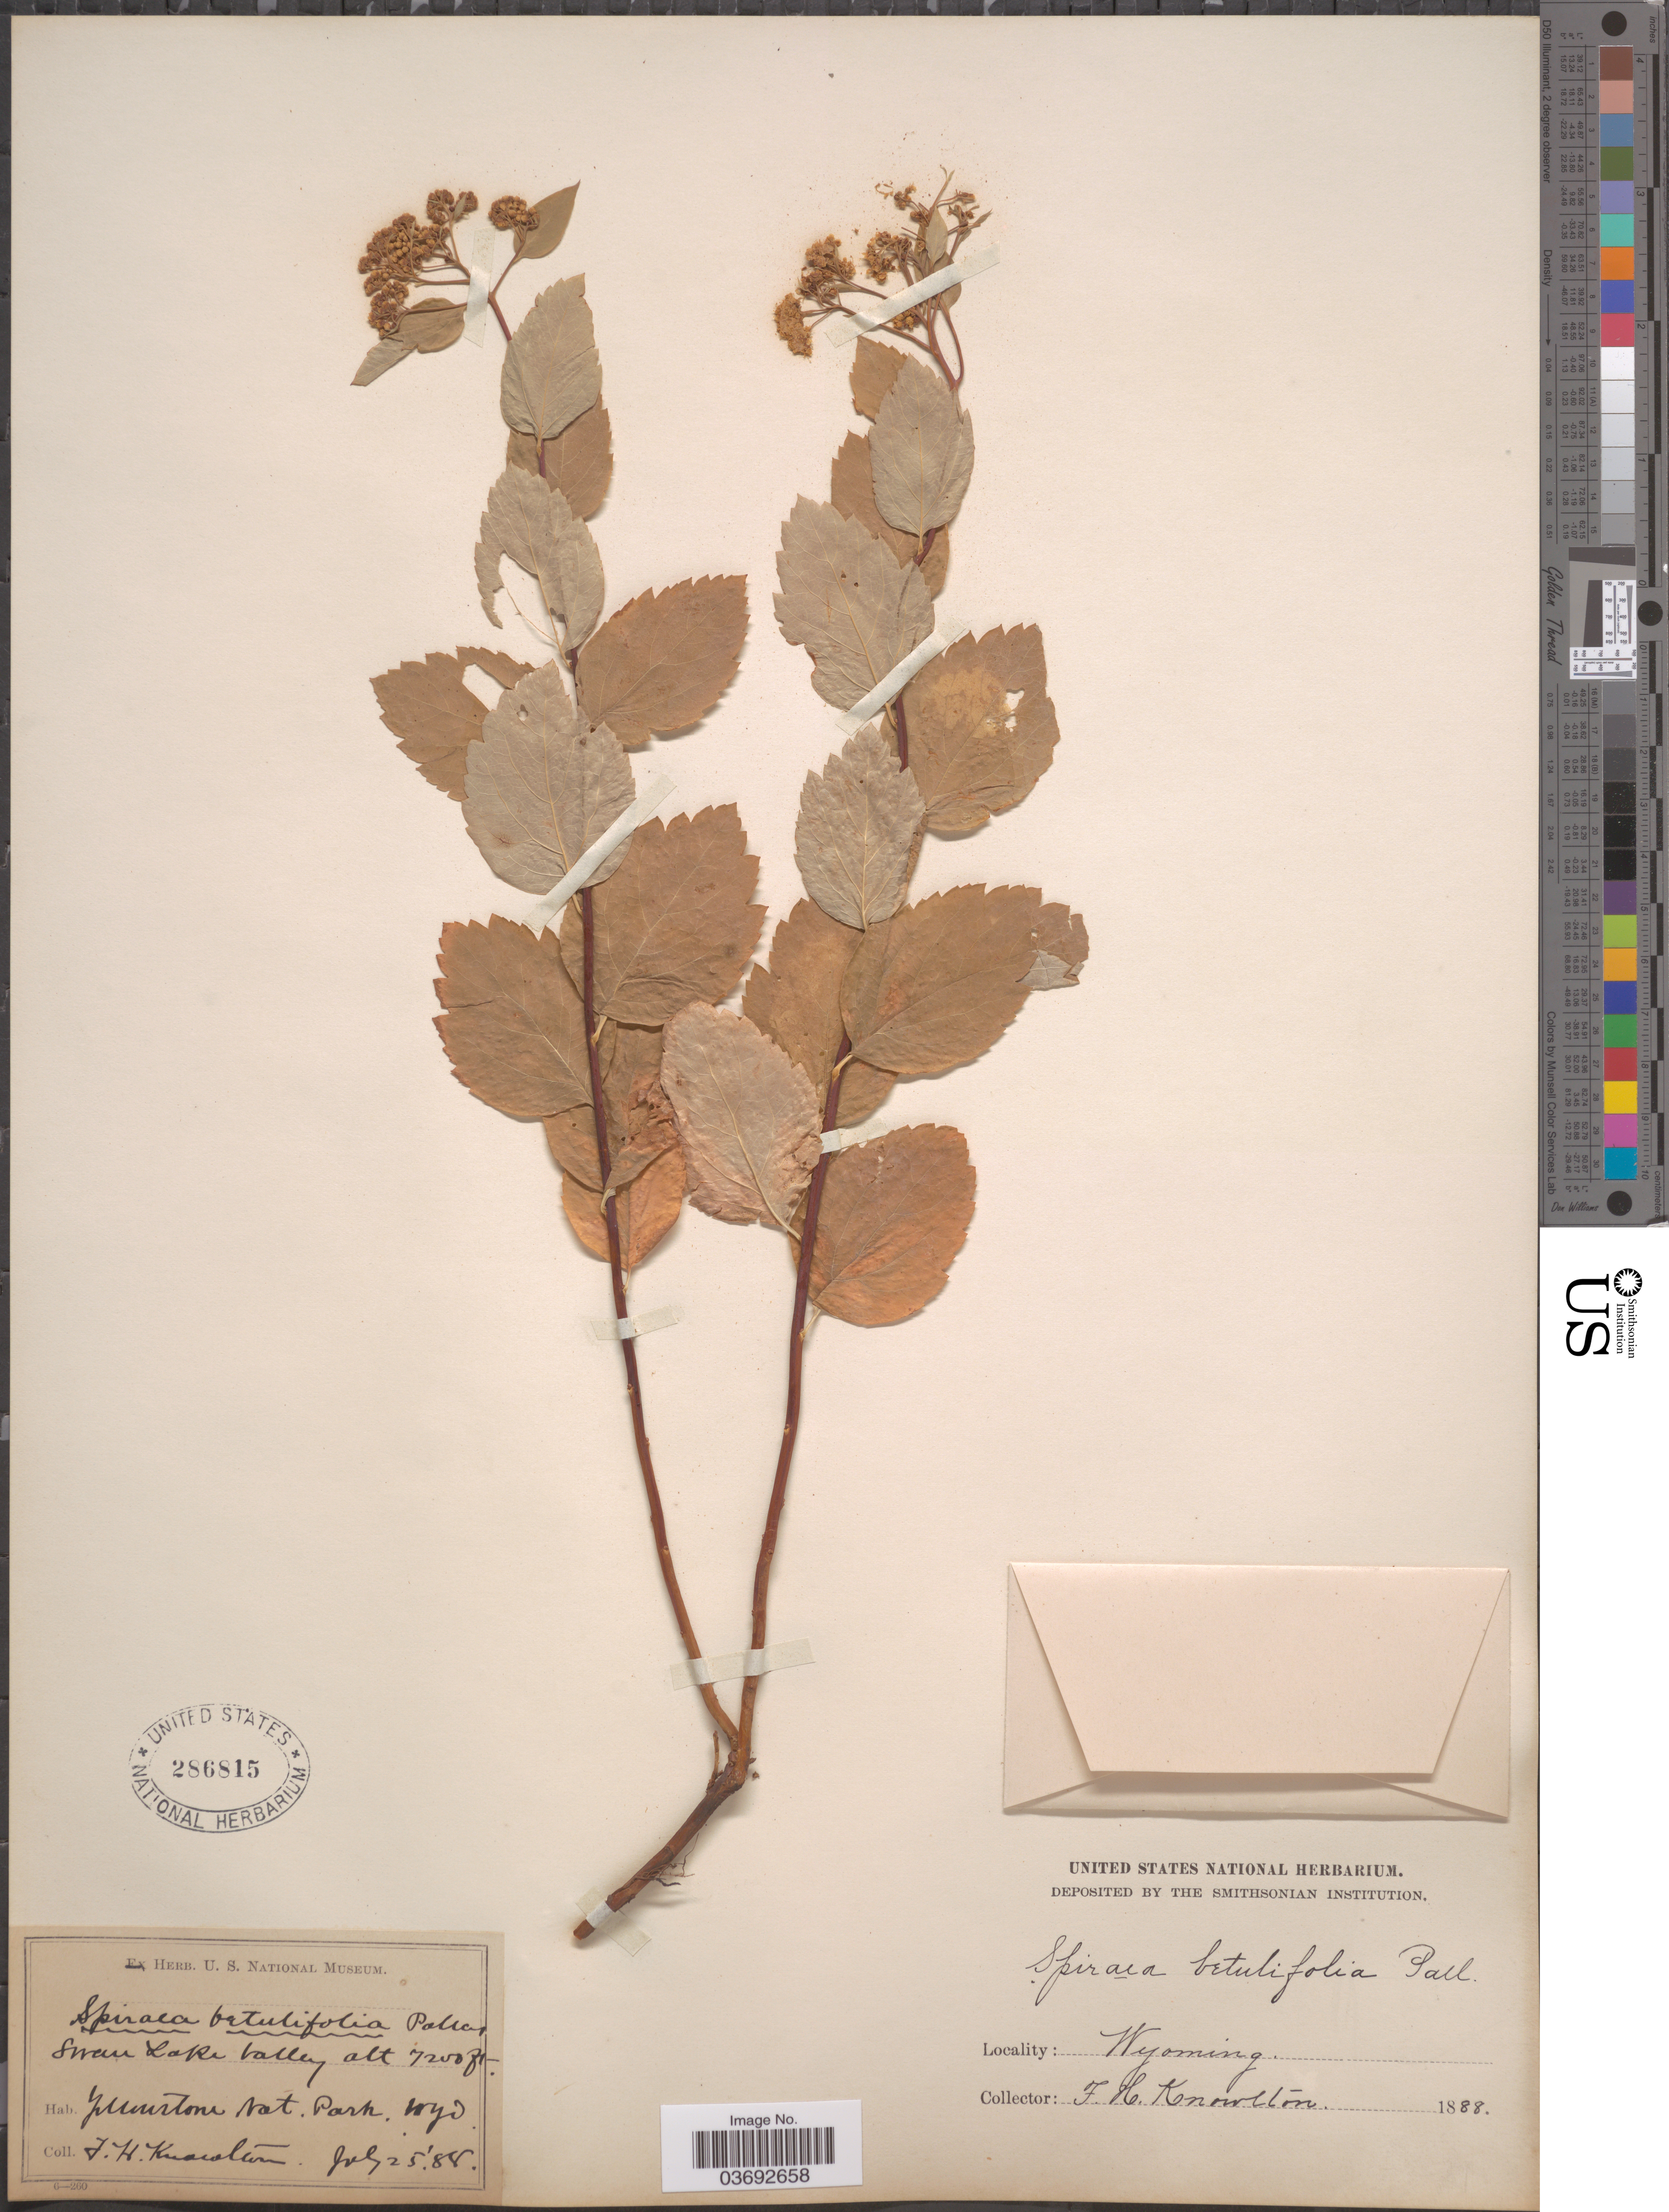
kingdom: Plantae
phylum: Tracheophyta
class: Magnoliopsida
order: Rosales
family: Rosaceae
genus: Spiraea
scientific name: Spiraea lucida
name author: Douglas ex Greene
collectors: F. H. Knowlton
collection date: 1888-07-25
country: United States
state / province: Wyoming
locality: Yellowstone Nat. Park.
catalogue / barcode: US 286815